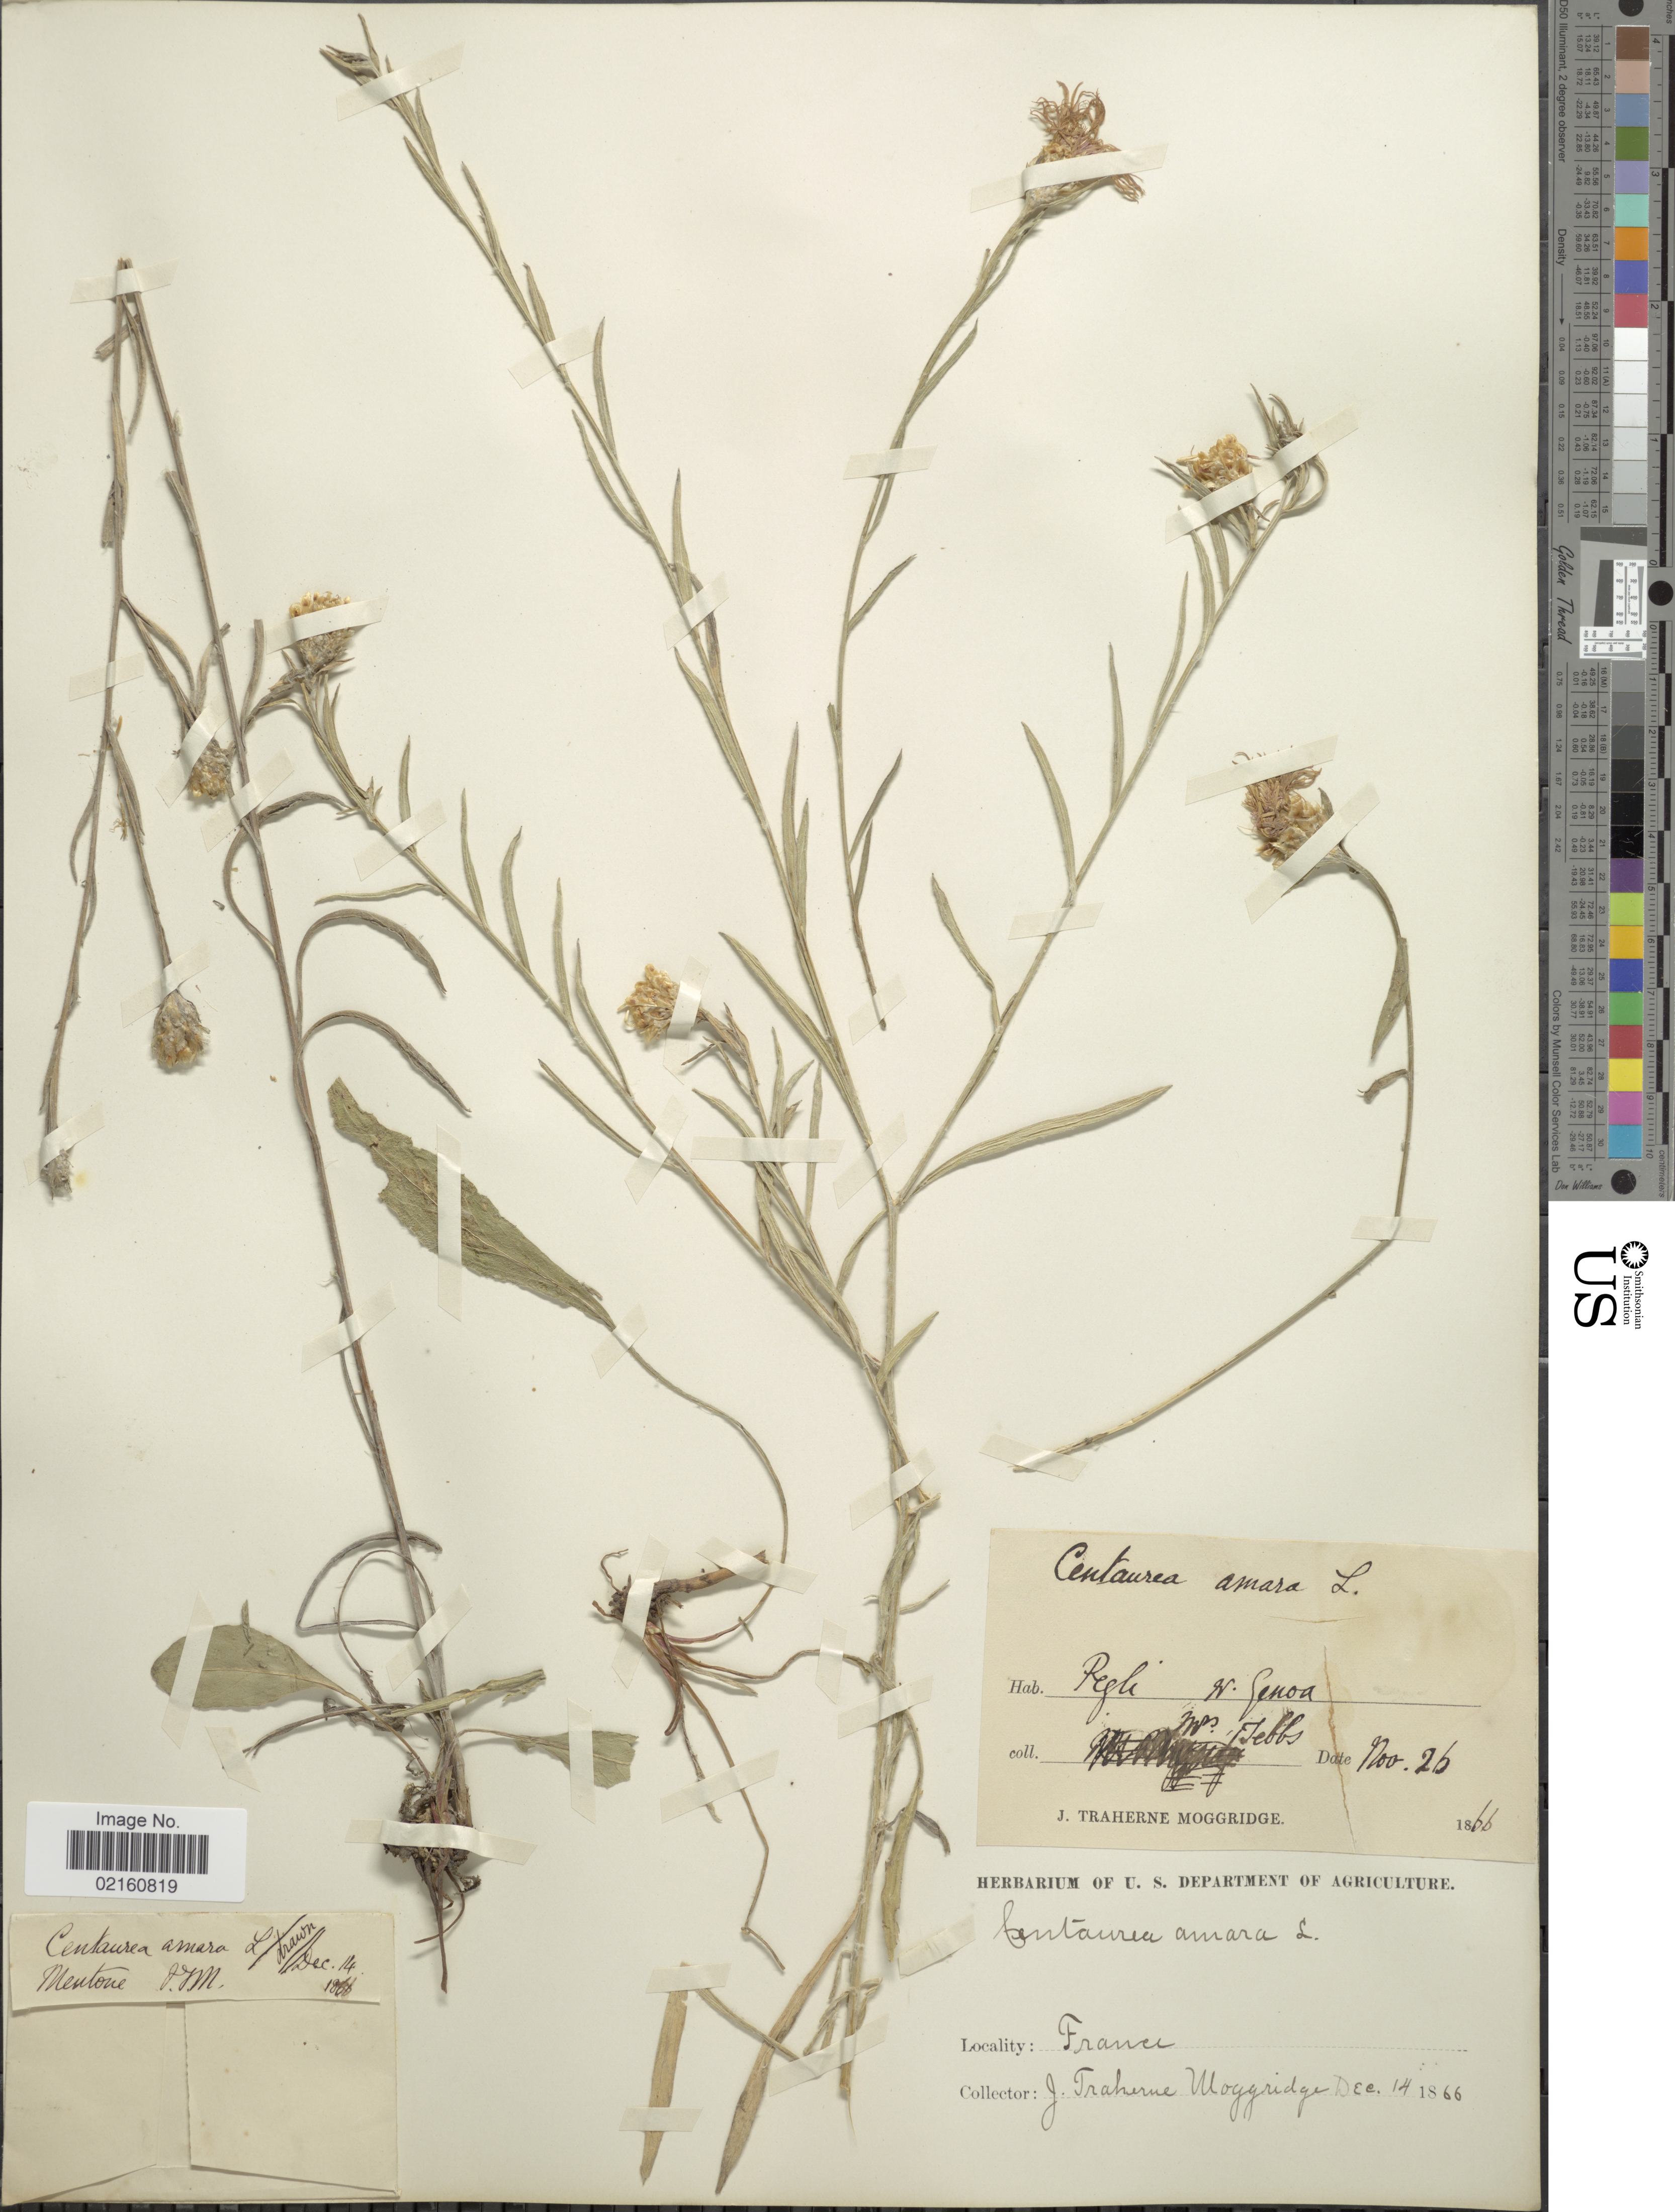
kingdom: Plantae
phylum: Tracheophyta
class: Magnoliopsida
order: Asterales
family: Asteraceae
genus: Centaurea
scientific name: Centaurea jacea subsp. gaudinii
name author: (Boiss. & Reut.) Gremli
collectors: J. T. Moggridge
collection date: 1866-12-14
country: France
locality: Regli W. Senoa [interpreted]